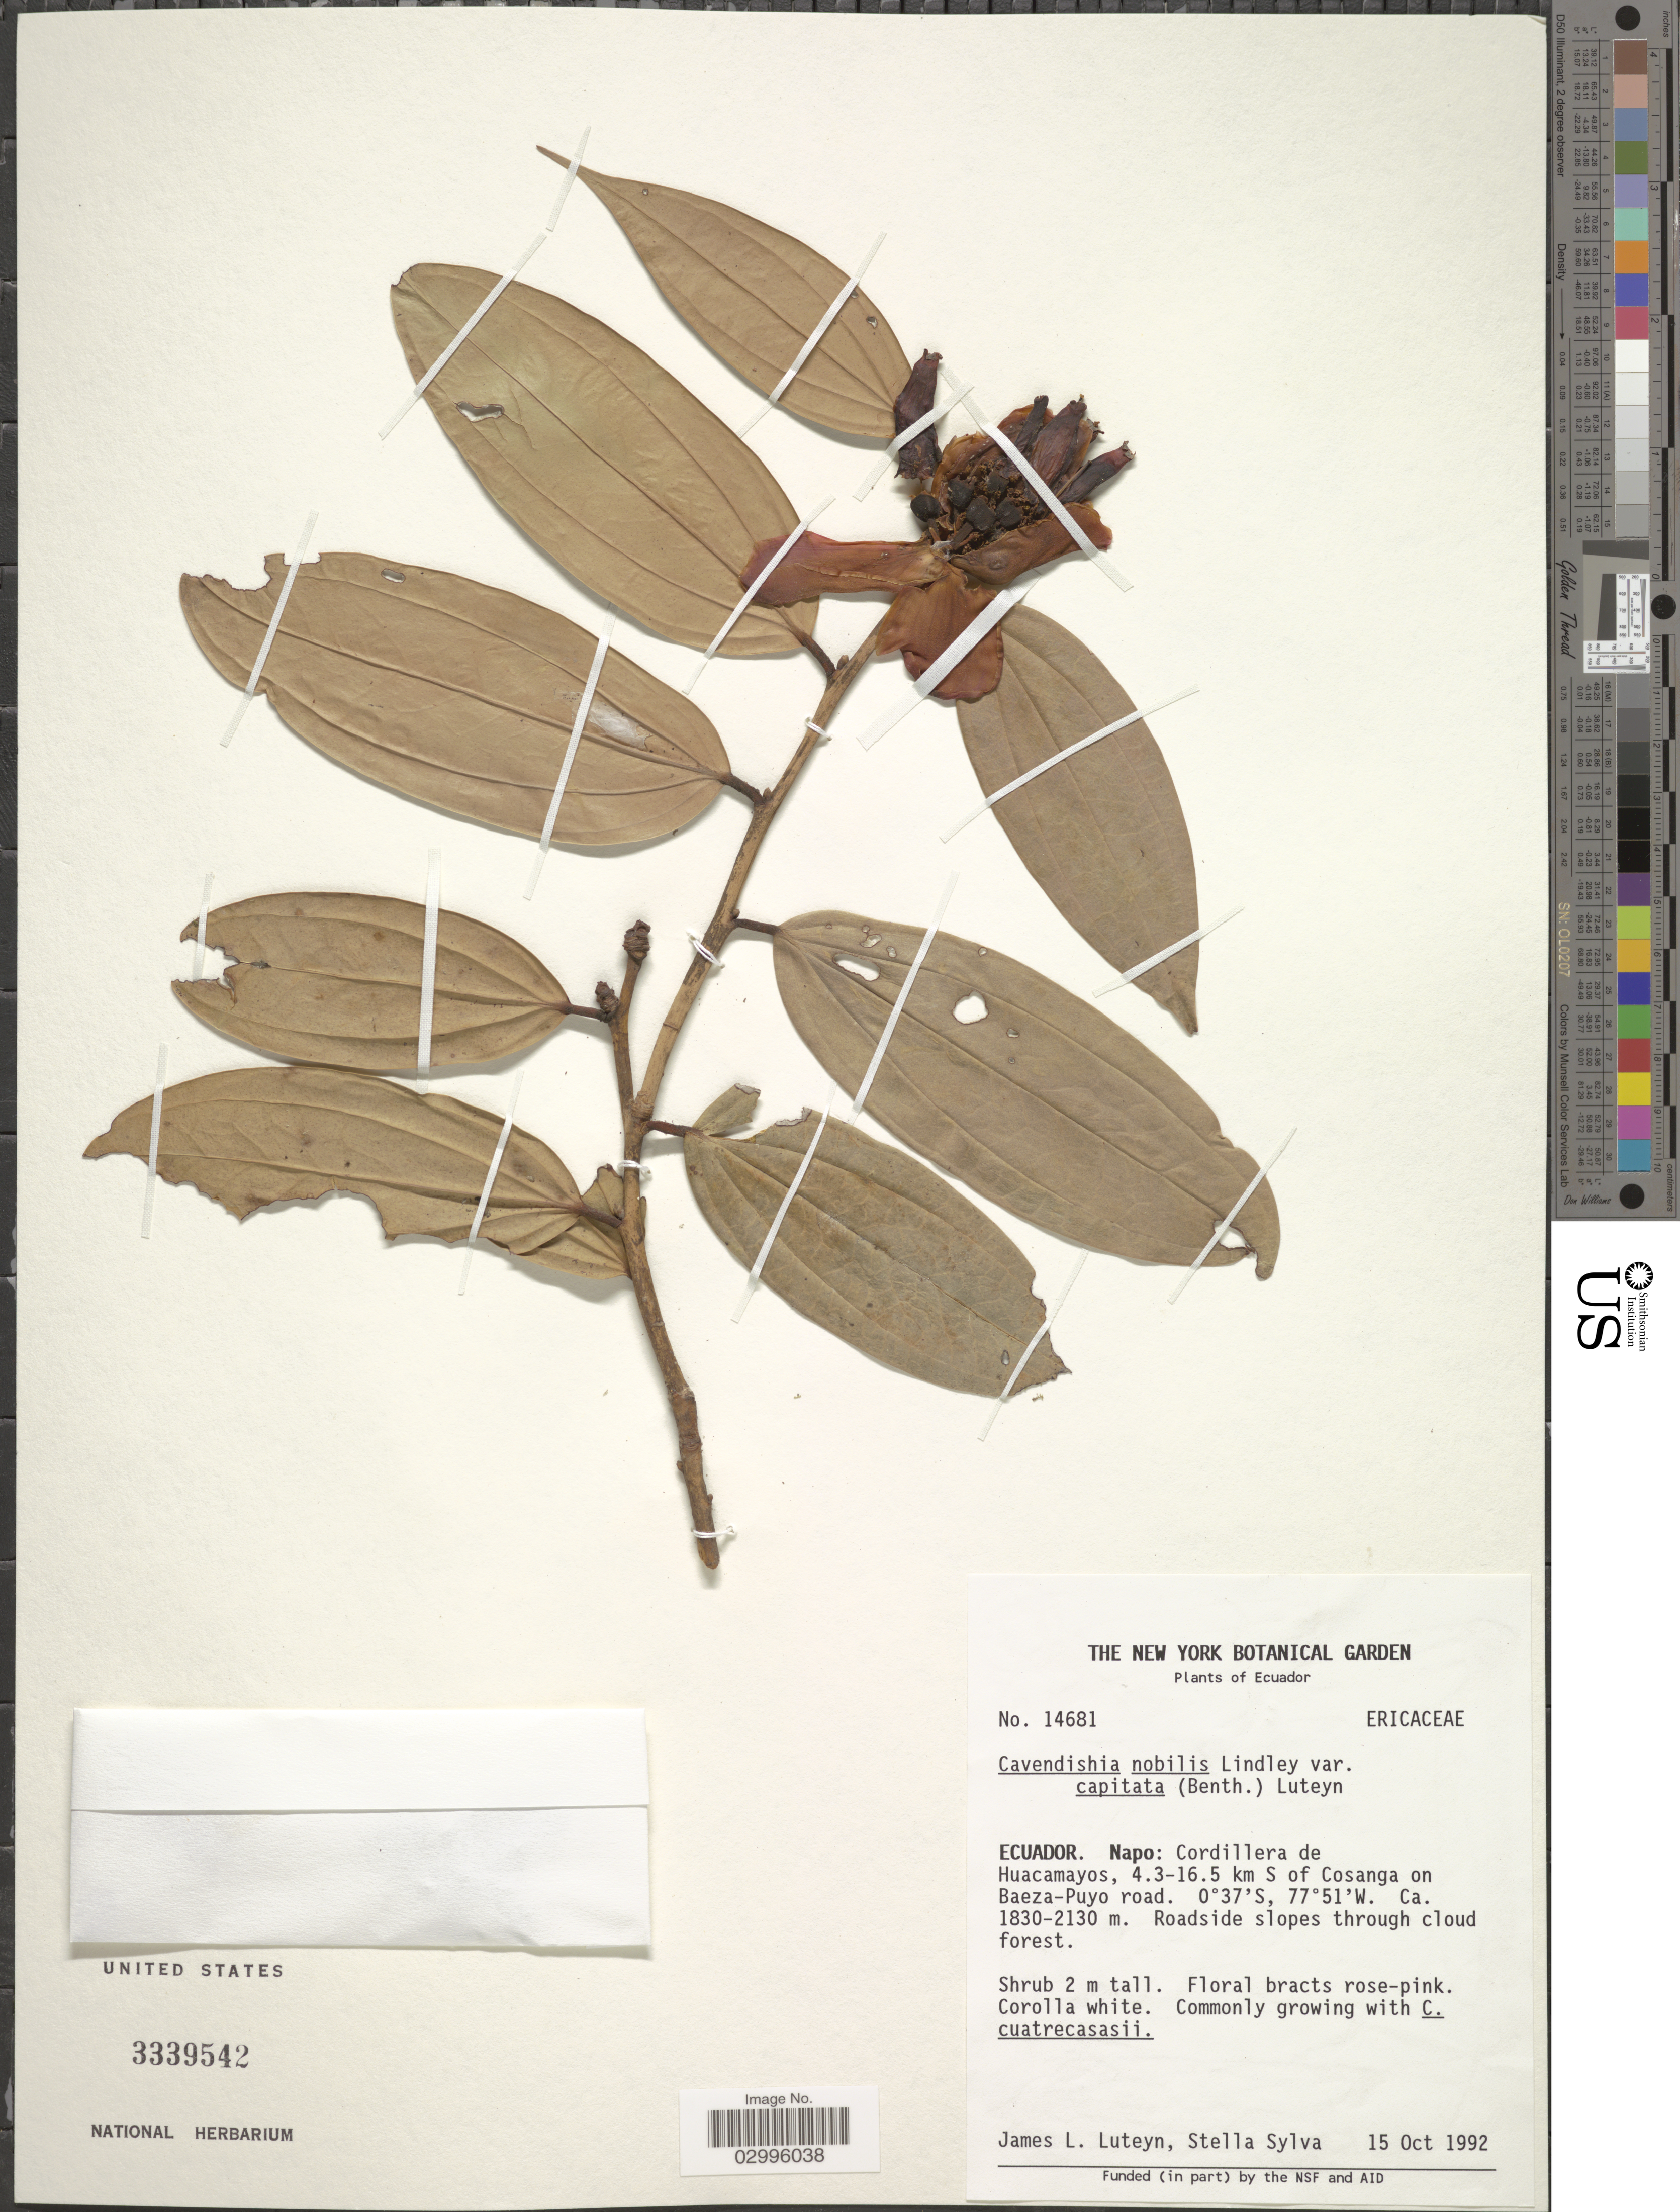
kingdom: Plantae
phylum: Tracheophyta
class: Magnoliopsida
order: Ericales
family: Ericaceae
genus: Cavendishia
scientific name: Cavendishia nobilis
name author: (Benth.) Lindl.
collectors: J. L. Luteyn & S. Sylva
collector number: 14681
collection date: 1992-10-15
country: Ecuador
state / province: Napo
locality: Cordillera de Huacamayos, 4.3-16.5 km S of Cosanga on Baeza-Puyo road.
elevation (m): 1830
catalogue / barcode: US 3339542